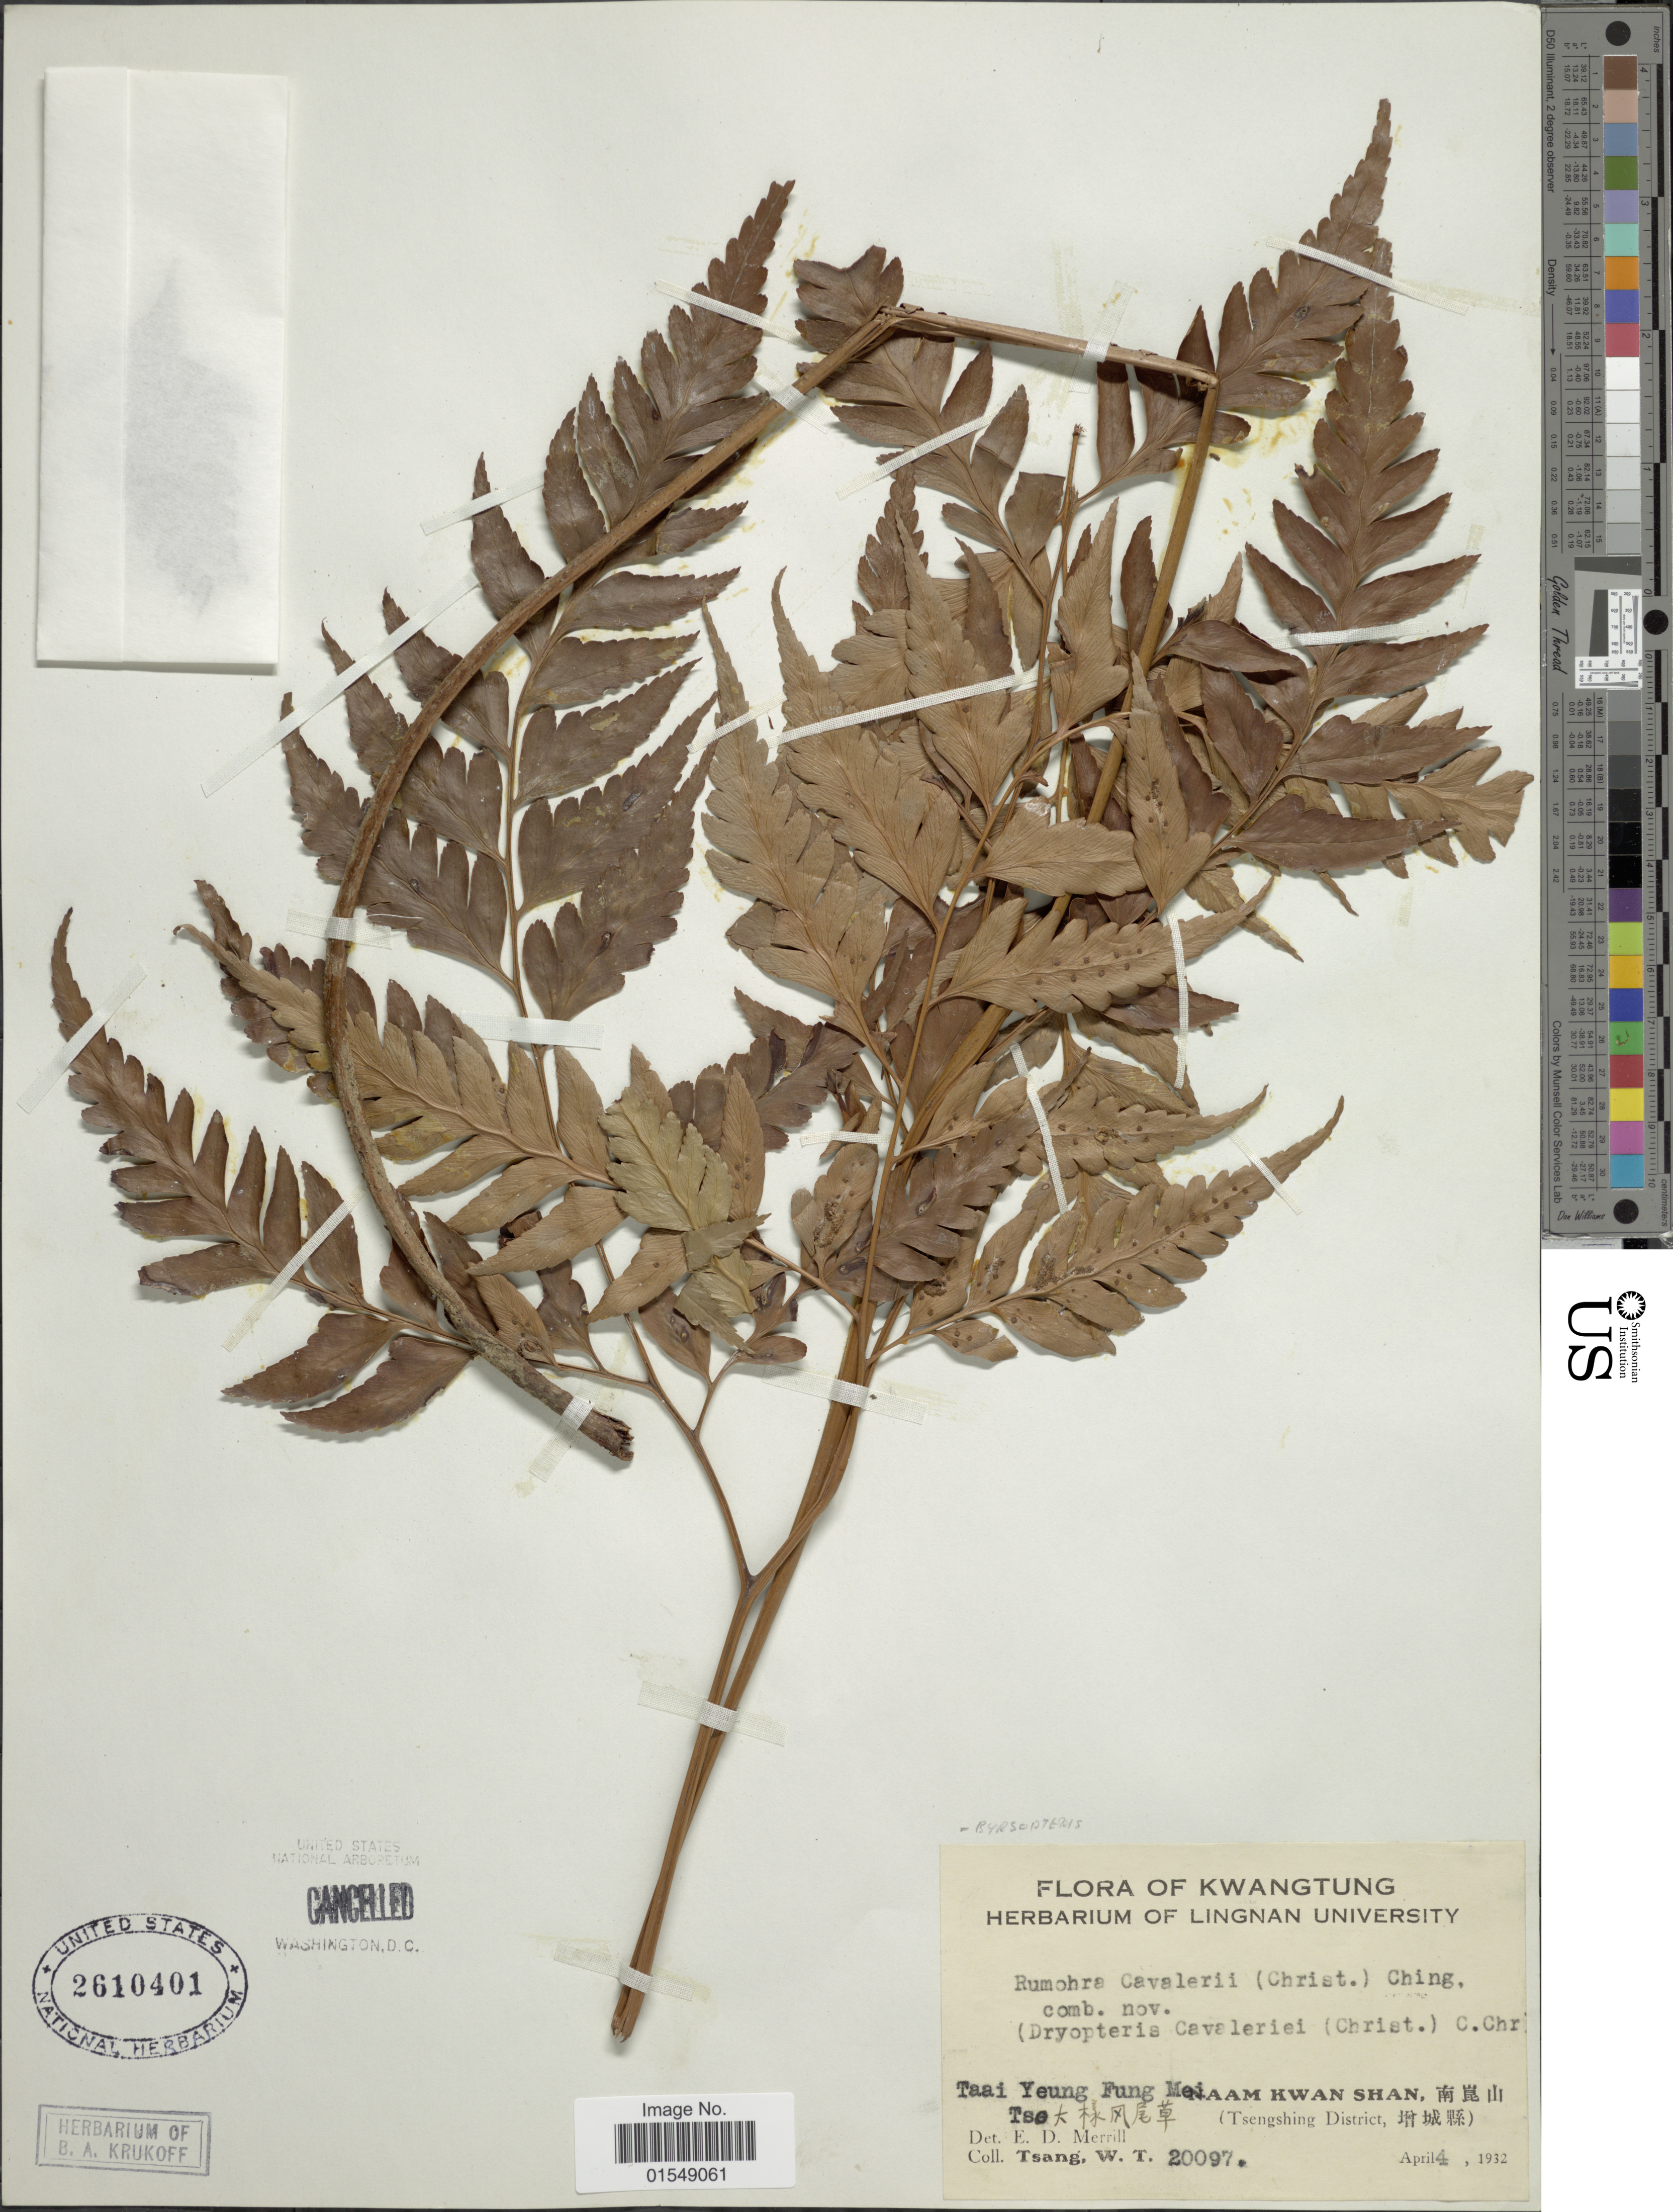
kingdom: Plantae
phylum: Tracheophyta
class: Polypodiopsida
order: Polypodiales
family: Dryopteridaceae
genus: Arachniodes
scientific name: Arachniodes cavaleriei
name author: (Christ) Ohwi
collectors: W. T. Tsang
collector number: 20097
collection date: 1932-04-04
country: China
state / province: Guangdong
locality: Kwangtung, Taai Yeung Fun Mei Tse, Naam Kwan Shan, (Tsengshing District)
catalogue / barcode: US 2610401